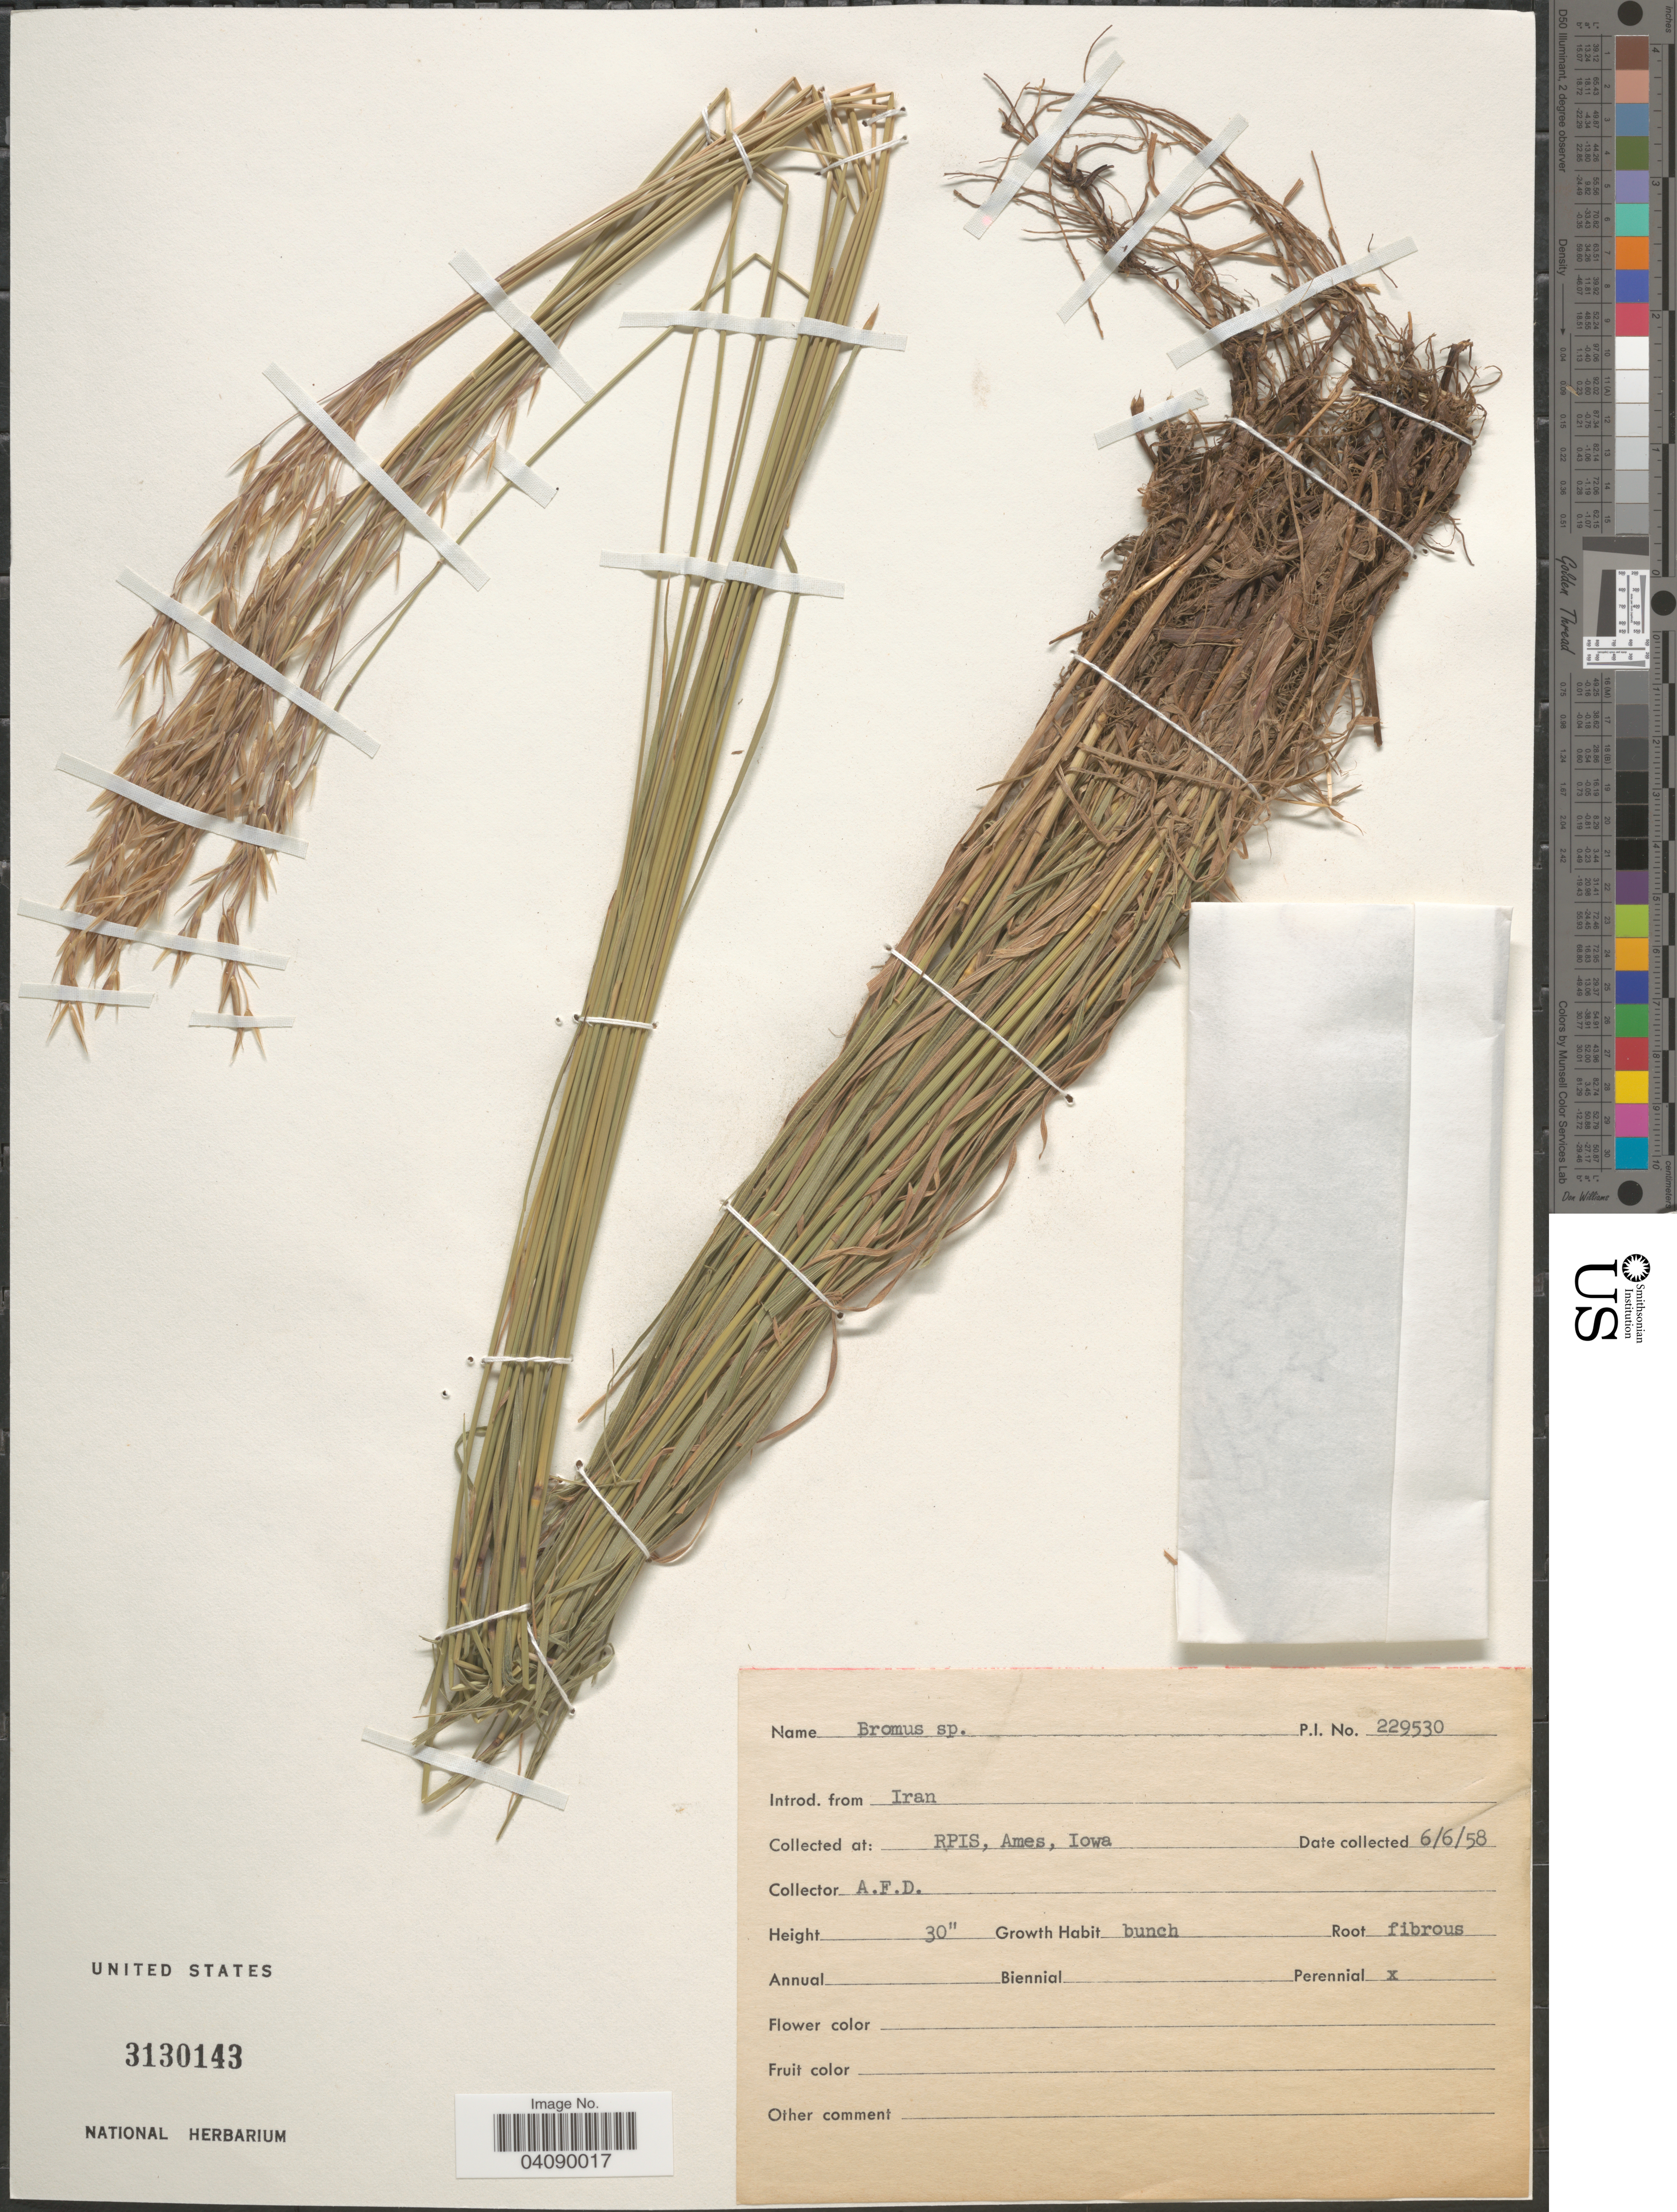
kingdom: Plantae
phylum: Tracheophyta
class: Liliopsida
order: Poales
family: Poaceae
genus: Bromus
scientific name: Bromus sp.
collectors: A. D.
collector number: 229530?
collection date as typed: Transcribed d/m/y: 6/6/58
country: United States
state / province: Iowa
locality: RPIS, Ames.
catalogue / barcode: US 3130143